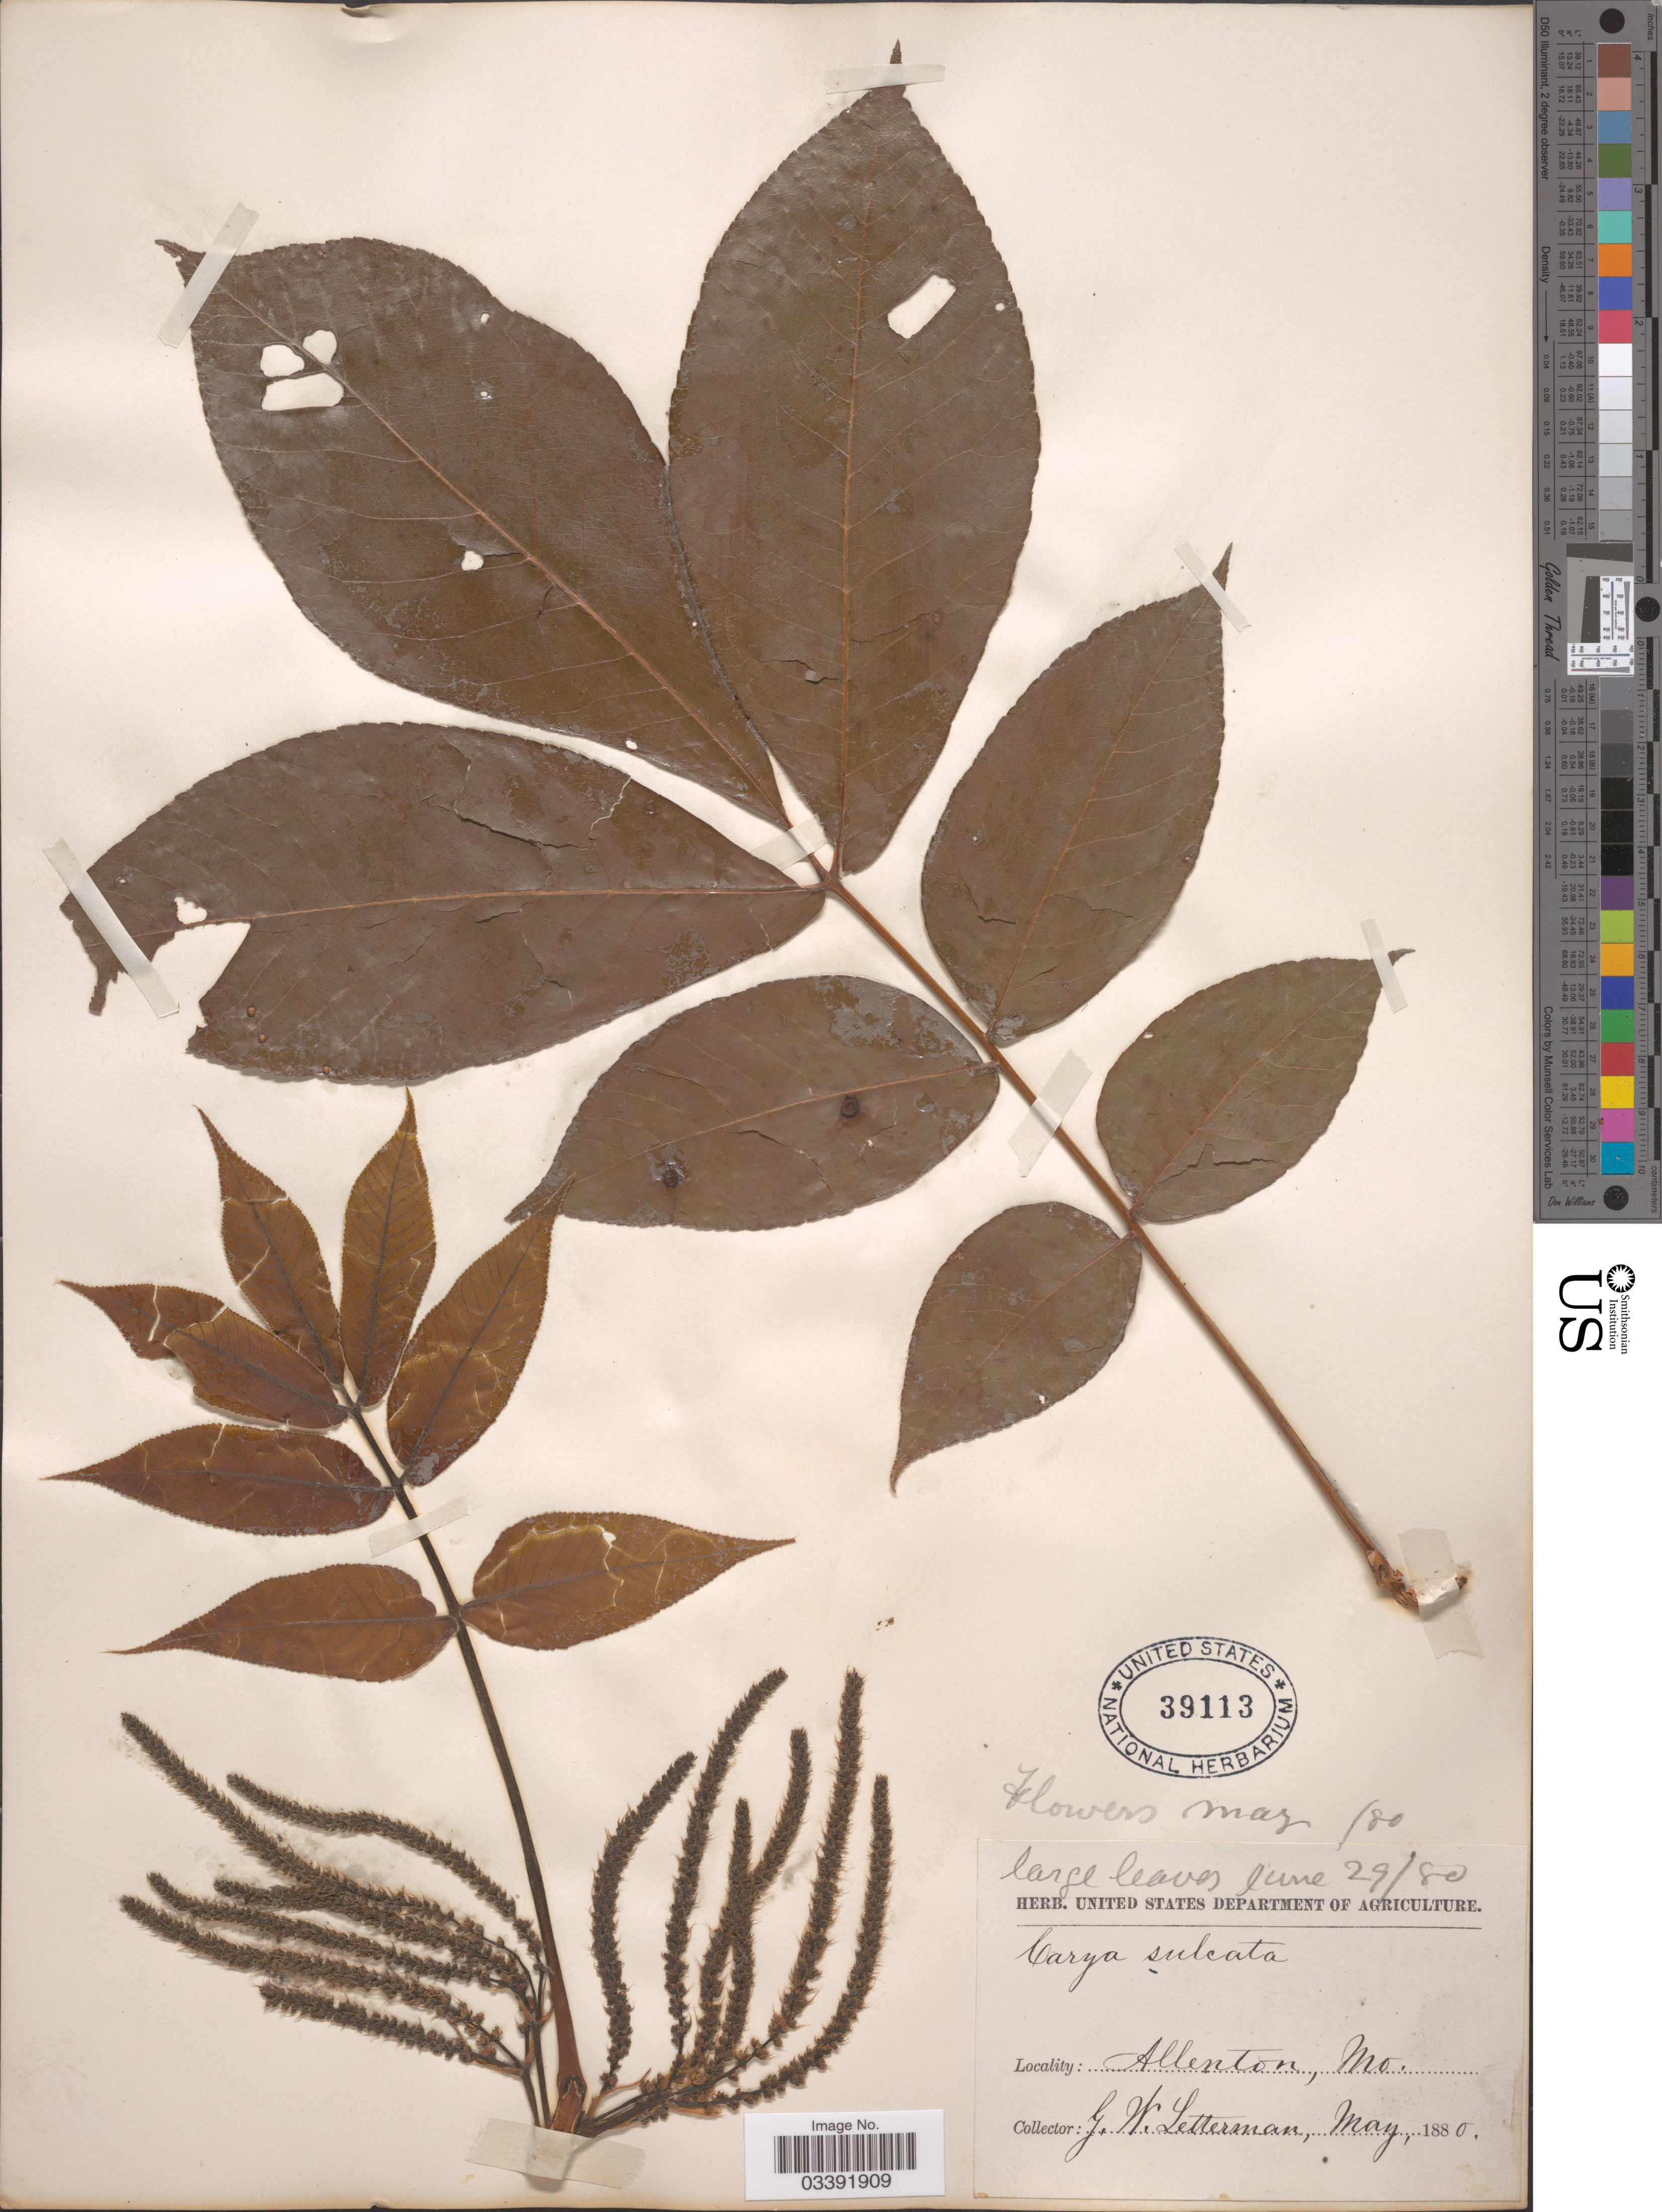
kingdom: Plantae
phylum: Tracheophyta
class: Magnoliopsida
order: Fagales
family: Juglandaceae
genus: Carya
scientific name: Carya laciniosa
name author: (F. Michx.) G. Don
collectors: G. W. Letterman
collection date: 1880-05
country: United States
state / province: Missouri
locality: Allenton.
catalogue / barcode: US 39113